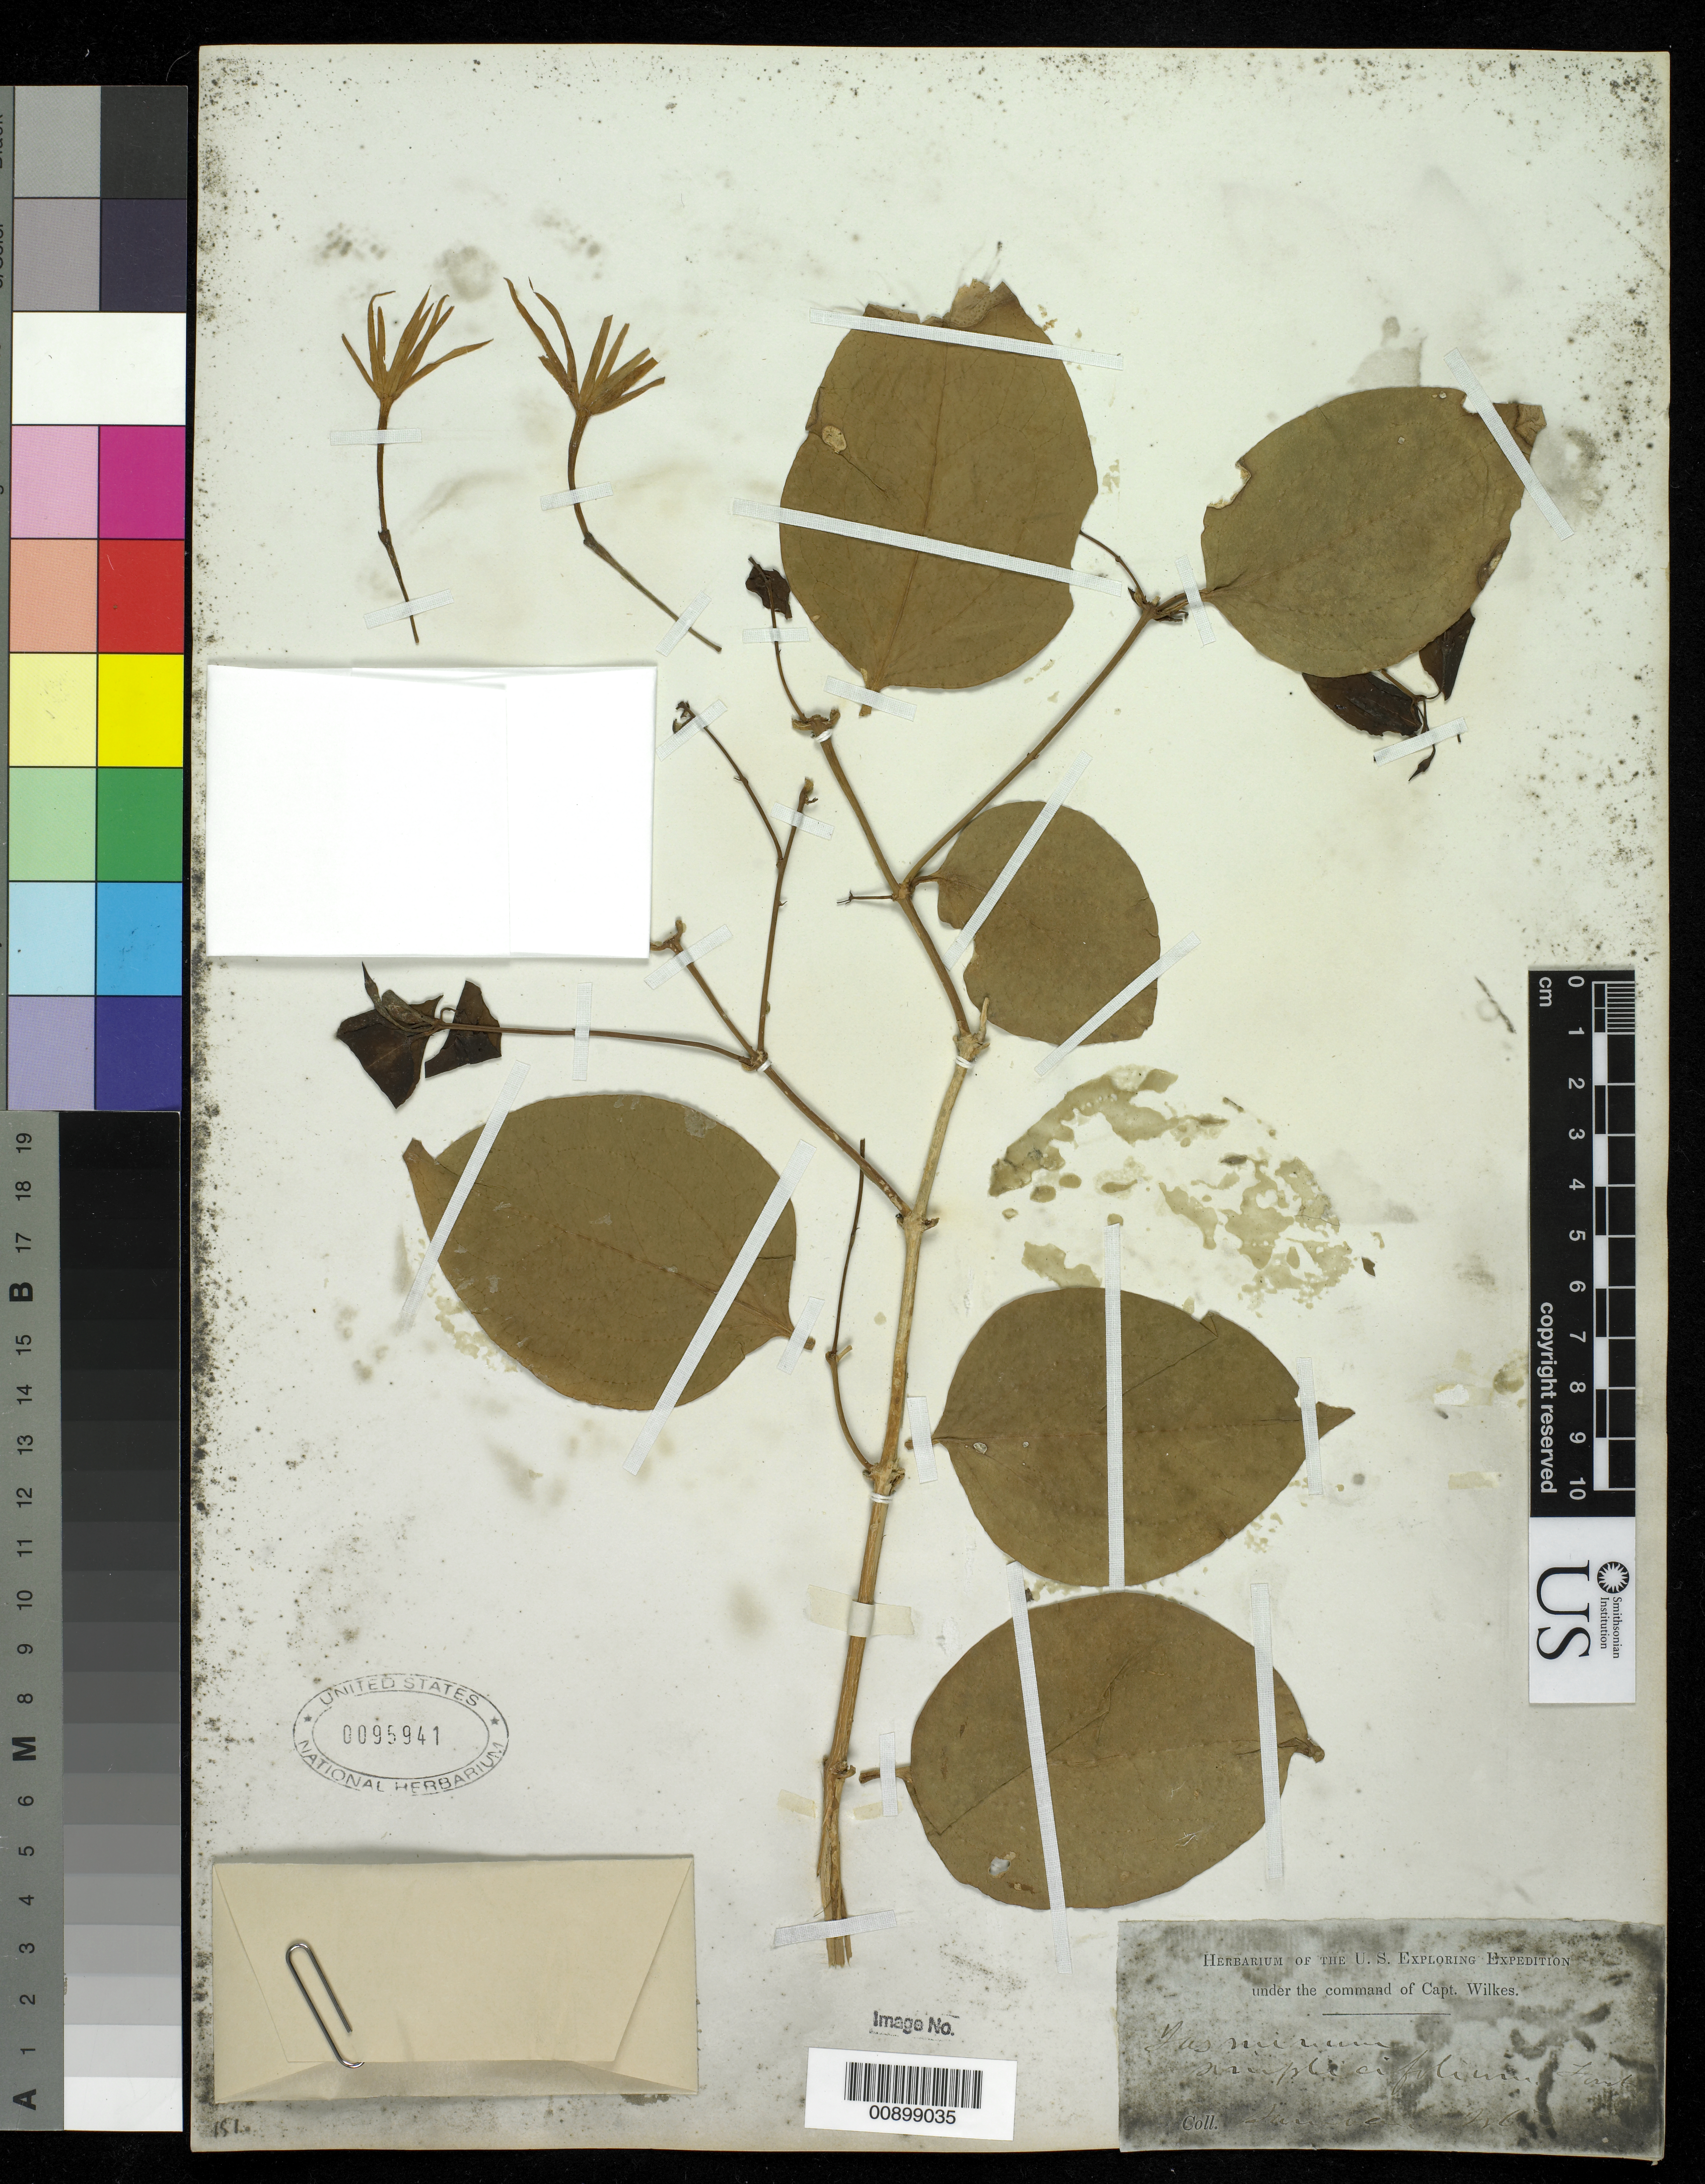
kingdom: Plantae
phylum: Tracheophyta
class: Magnoliopsida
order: Lamiales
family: Oleaceae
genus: Jasminum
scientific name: Jasminum simplicifolium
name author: G. Forst.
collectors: Wilkes Explor. Exped.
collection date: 1838/1842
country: American Samoa / Samoa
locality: Samoan Islands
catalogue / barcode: US 95941